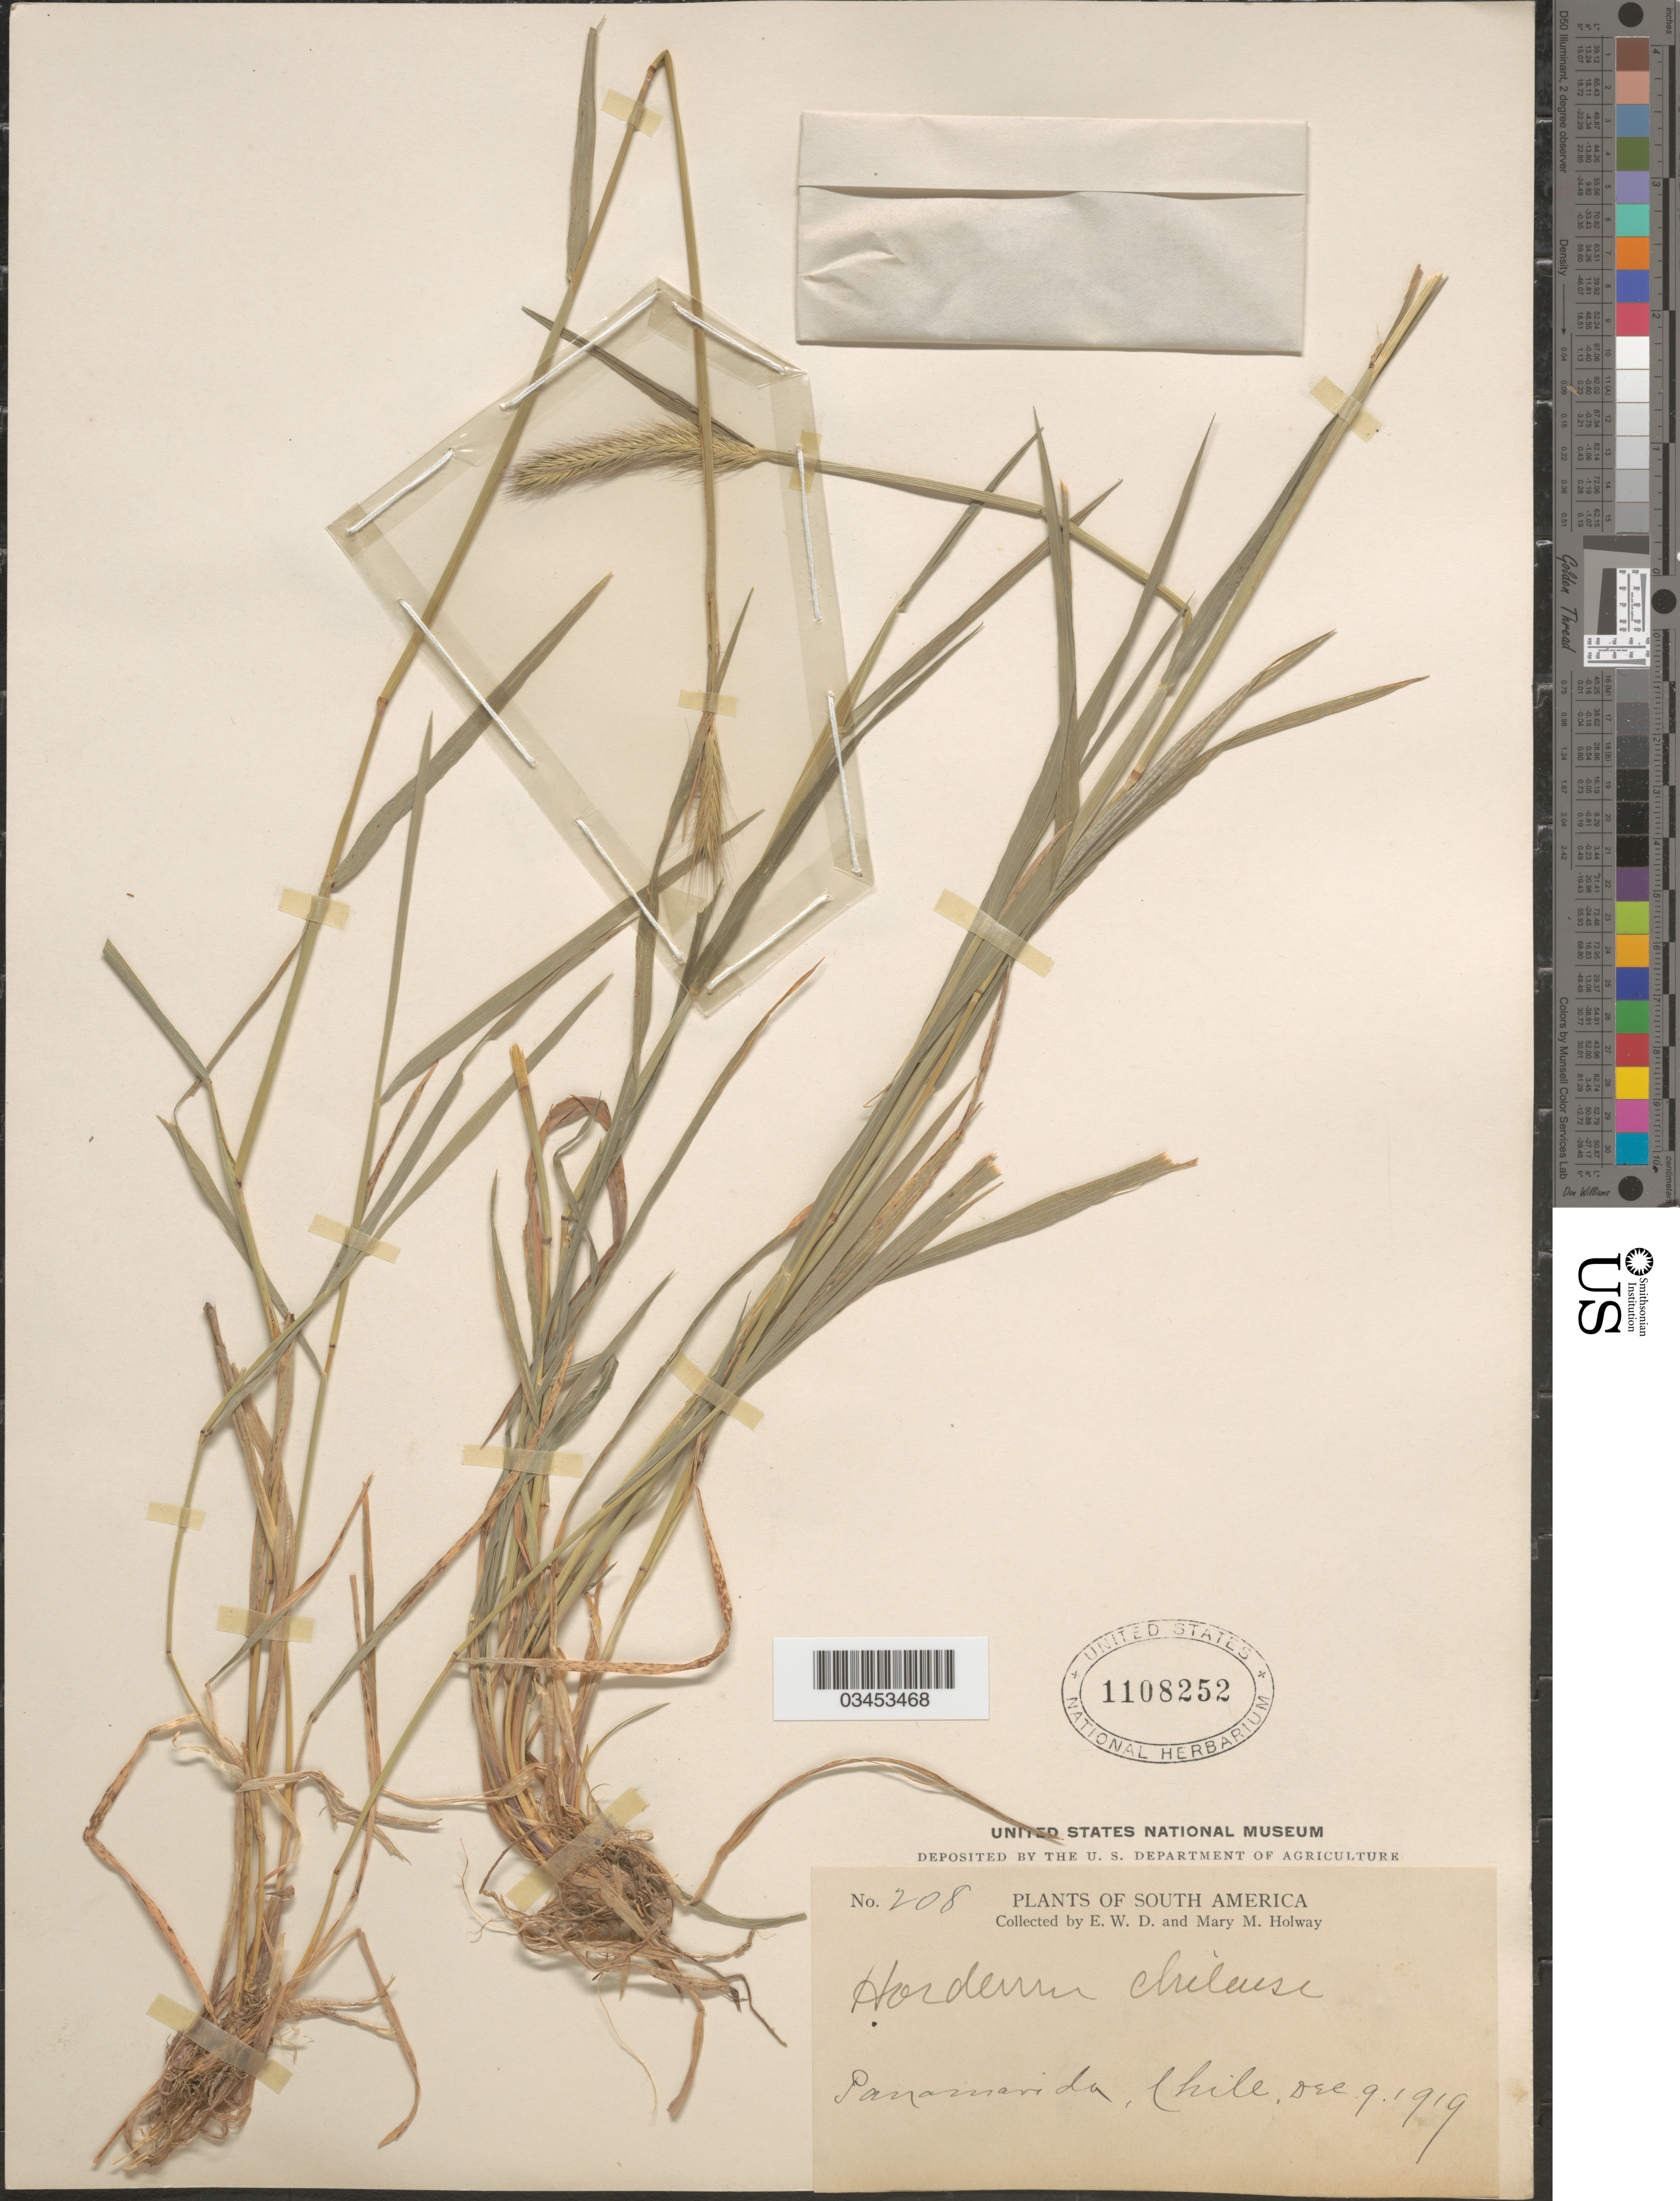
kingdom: Plantae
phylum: Tracheophyta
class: Liliopsida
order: Poales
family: Poaceae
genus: Hordeum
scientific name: Hordeum chilense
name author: Roem. & Schult.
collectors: E. W. D. Holway & M. M. Holway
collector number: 208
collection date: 1919-12-09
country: Chile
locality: Panamarida.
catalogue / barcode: US 1108252